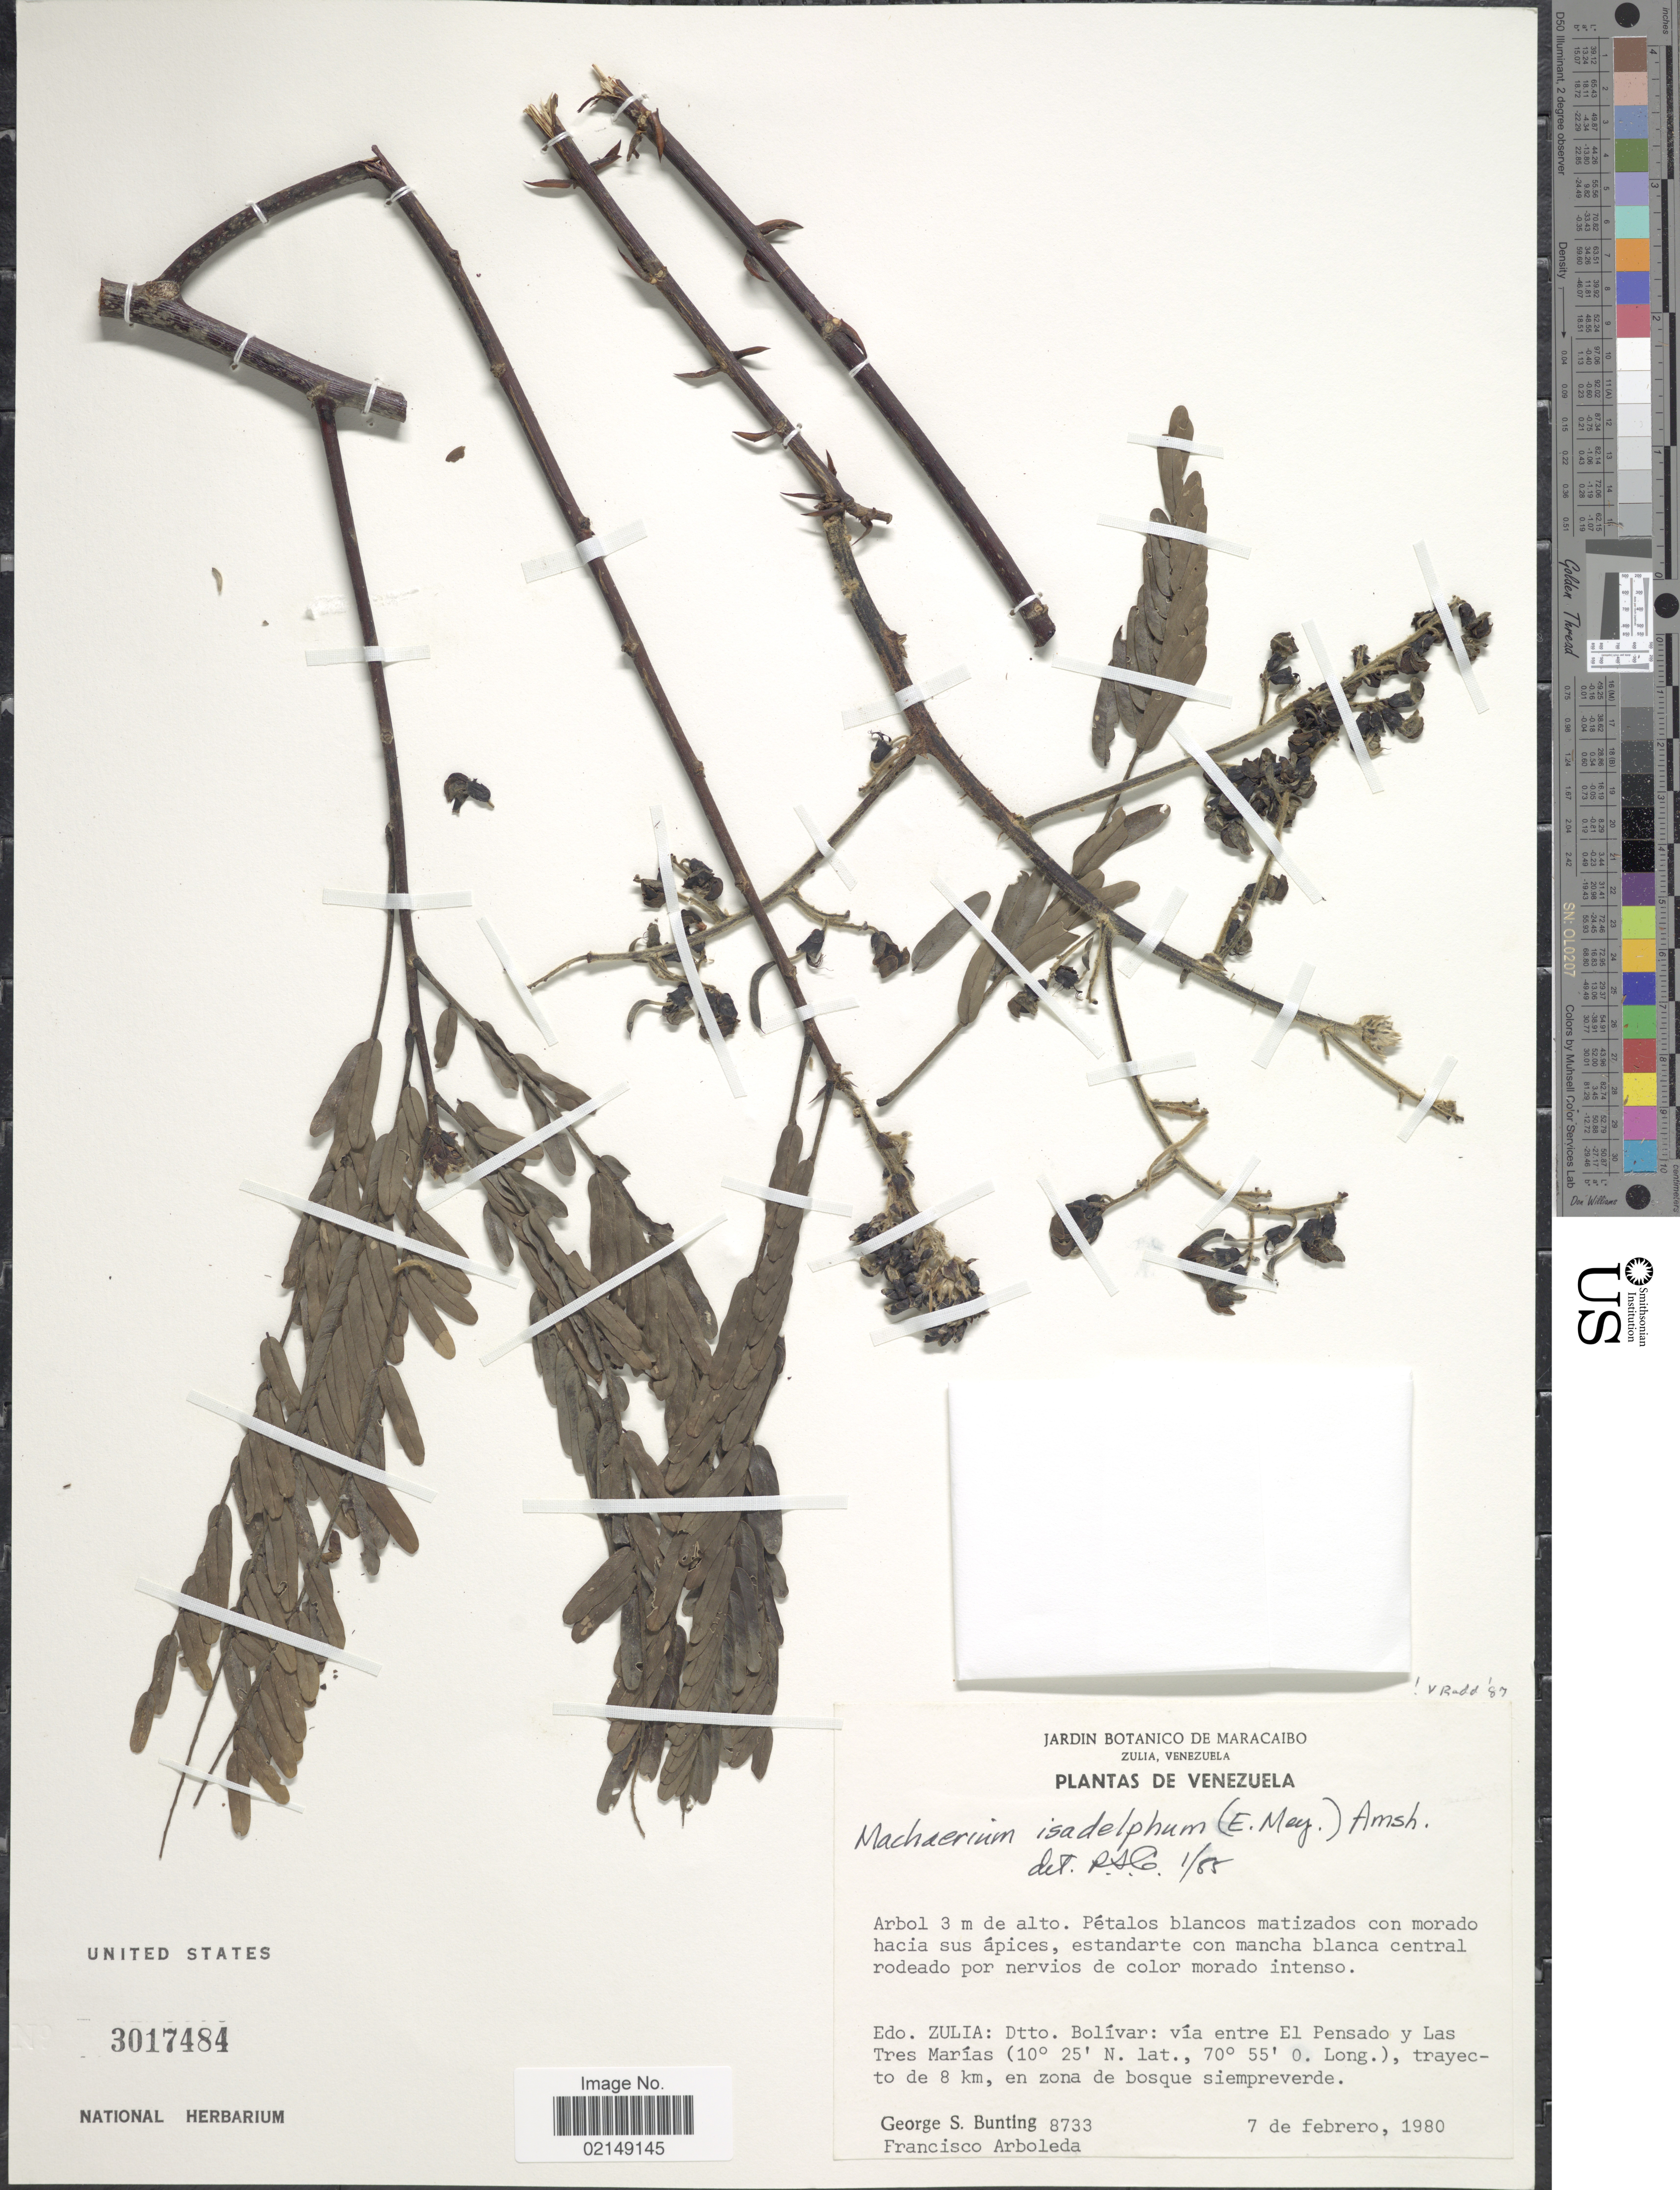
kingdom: Plantae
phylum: Tracheophyta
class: Magnoliopsida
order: Fabales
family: Fabaceae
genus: Machaerium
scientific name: Machaerium isadelphum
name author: (E. Mey.) Amshoff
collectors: G. S. Bunting & F. Arboleda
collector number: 8733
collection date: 1980-02-07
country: Venezuela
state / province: Zulia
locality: Edo. Zulia: Dtto. Bolivar: via Entre El Pensado y Las Tres Marias, trayecto de 8 km, en zona de bsoque siempreverde.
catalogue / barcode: US 3017484